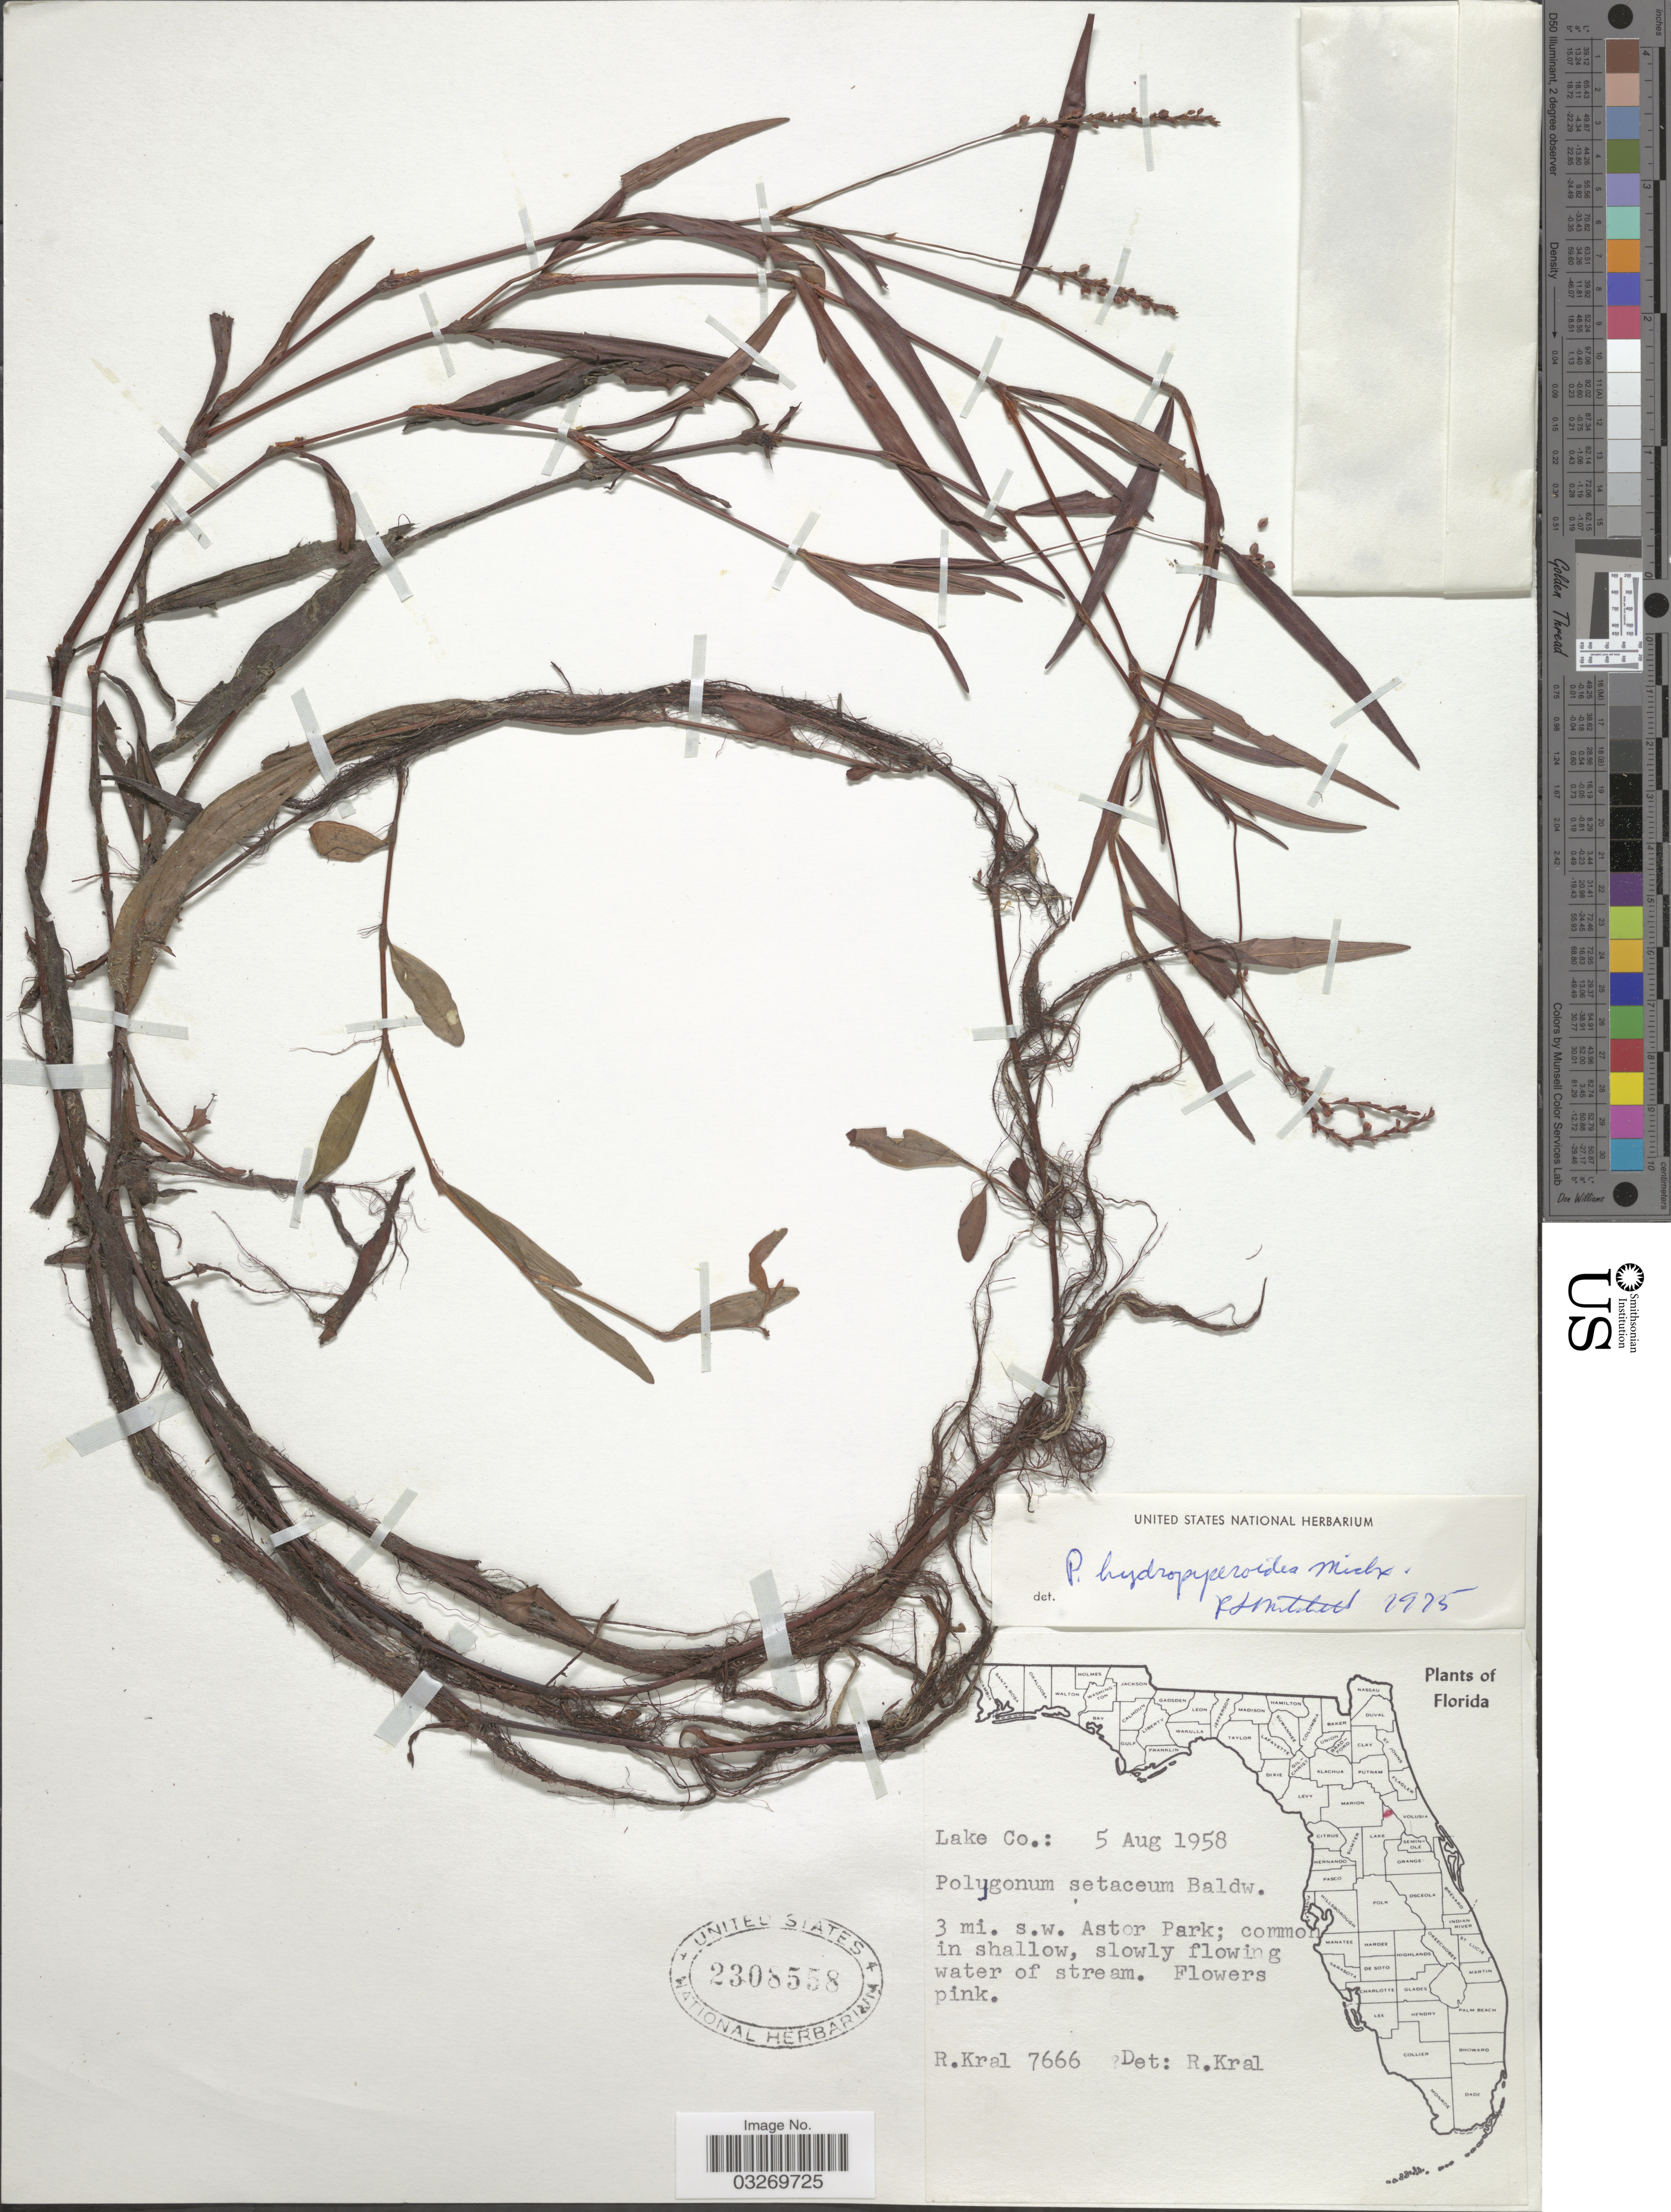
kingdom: Plantae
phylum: Tracheophyta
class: Magnoliopsida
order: Caryophyllales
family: Polygonaceae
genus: Polygonum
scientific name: Polygonum hydropiperoides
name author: Michx.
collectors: R. Kral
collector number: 7666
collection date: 1958-08-05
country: United States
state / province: Florida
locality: Lake Co.: 3 mi. s.w. Astor Park.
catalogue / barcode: US 2308558